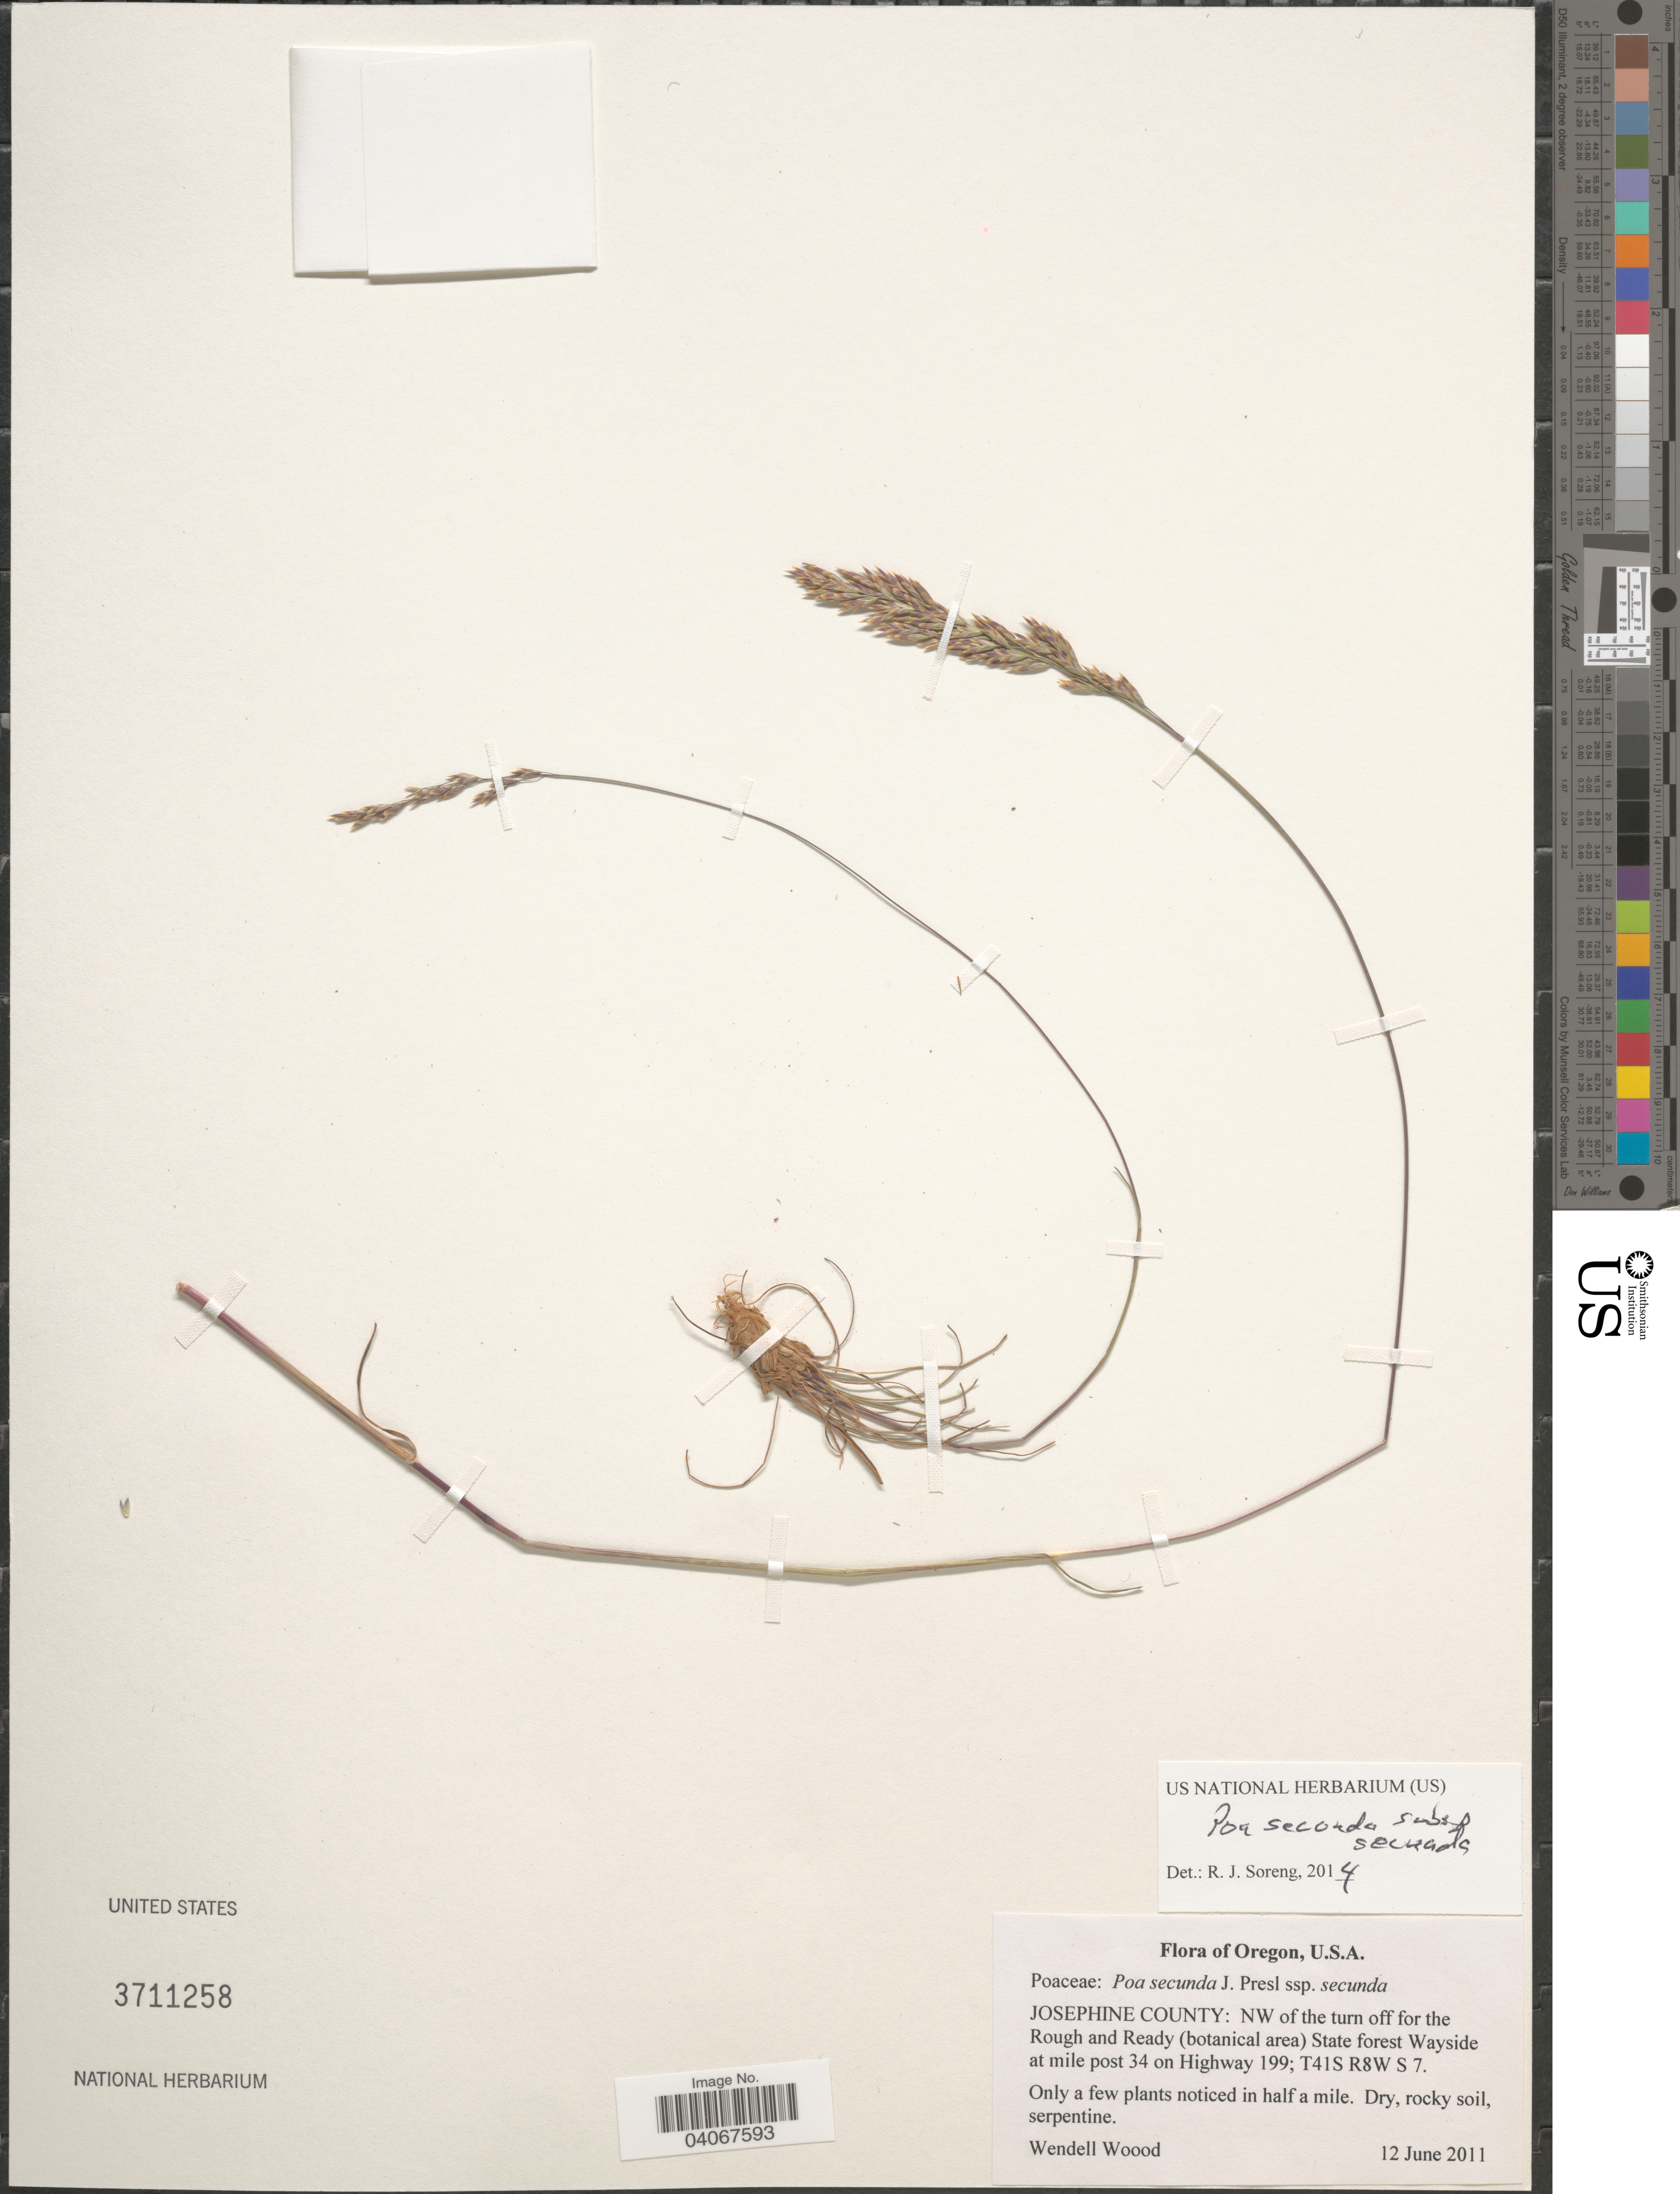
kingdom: Plantae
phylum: Tracheophyta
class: Liliopsida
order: Poales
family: Poaceae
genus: Poa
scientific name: Poa secunda subsp. secunda var. secunda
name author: J. Presl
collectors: W. Wood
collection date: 2011-06-12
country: United States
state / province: Oregon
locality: Josephine County: NW of the turn off for the Rough and Ready (botanical area) State forest Wayside at mile post 34 on Highway 199; T41S R8W S 7.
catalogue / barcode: US 3711258